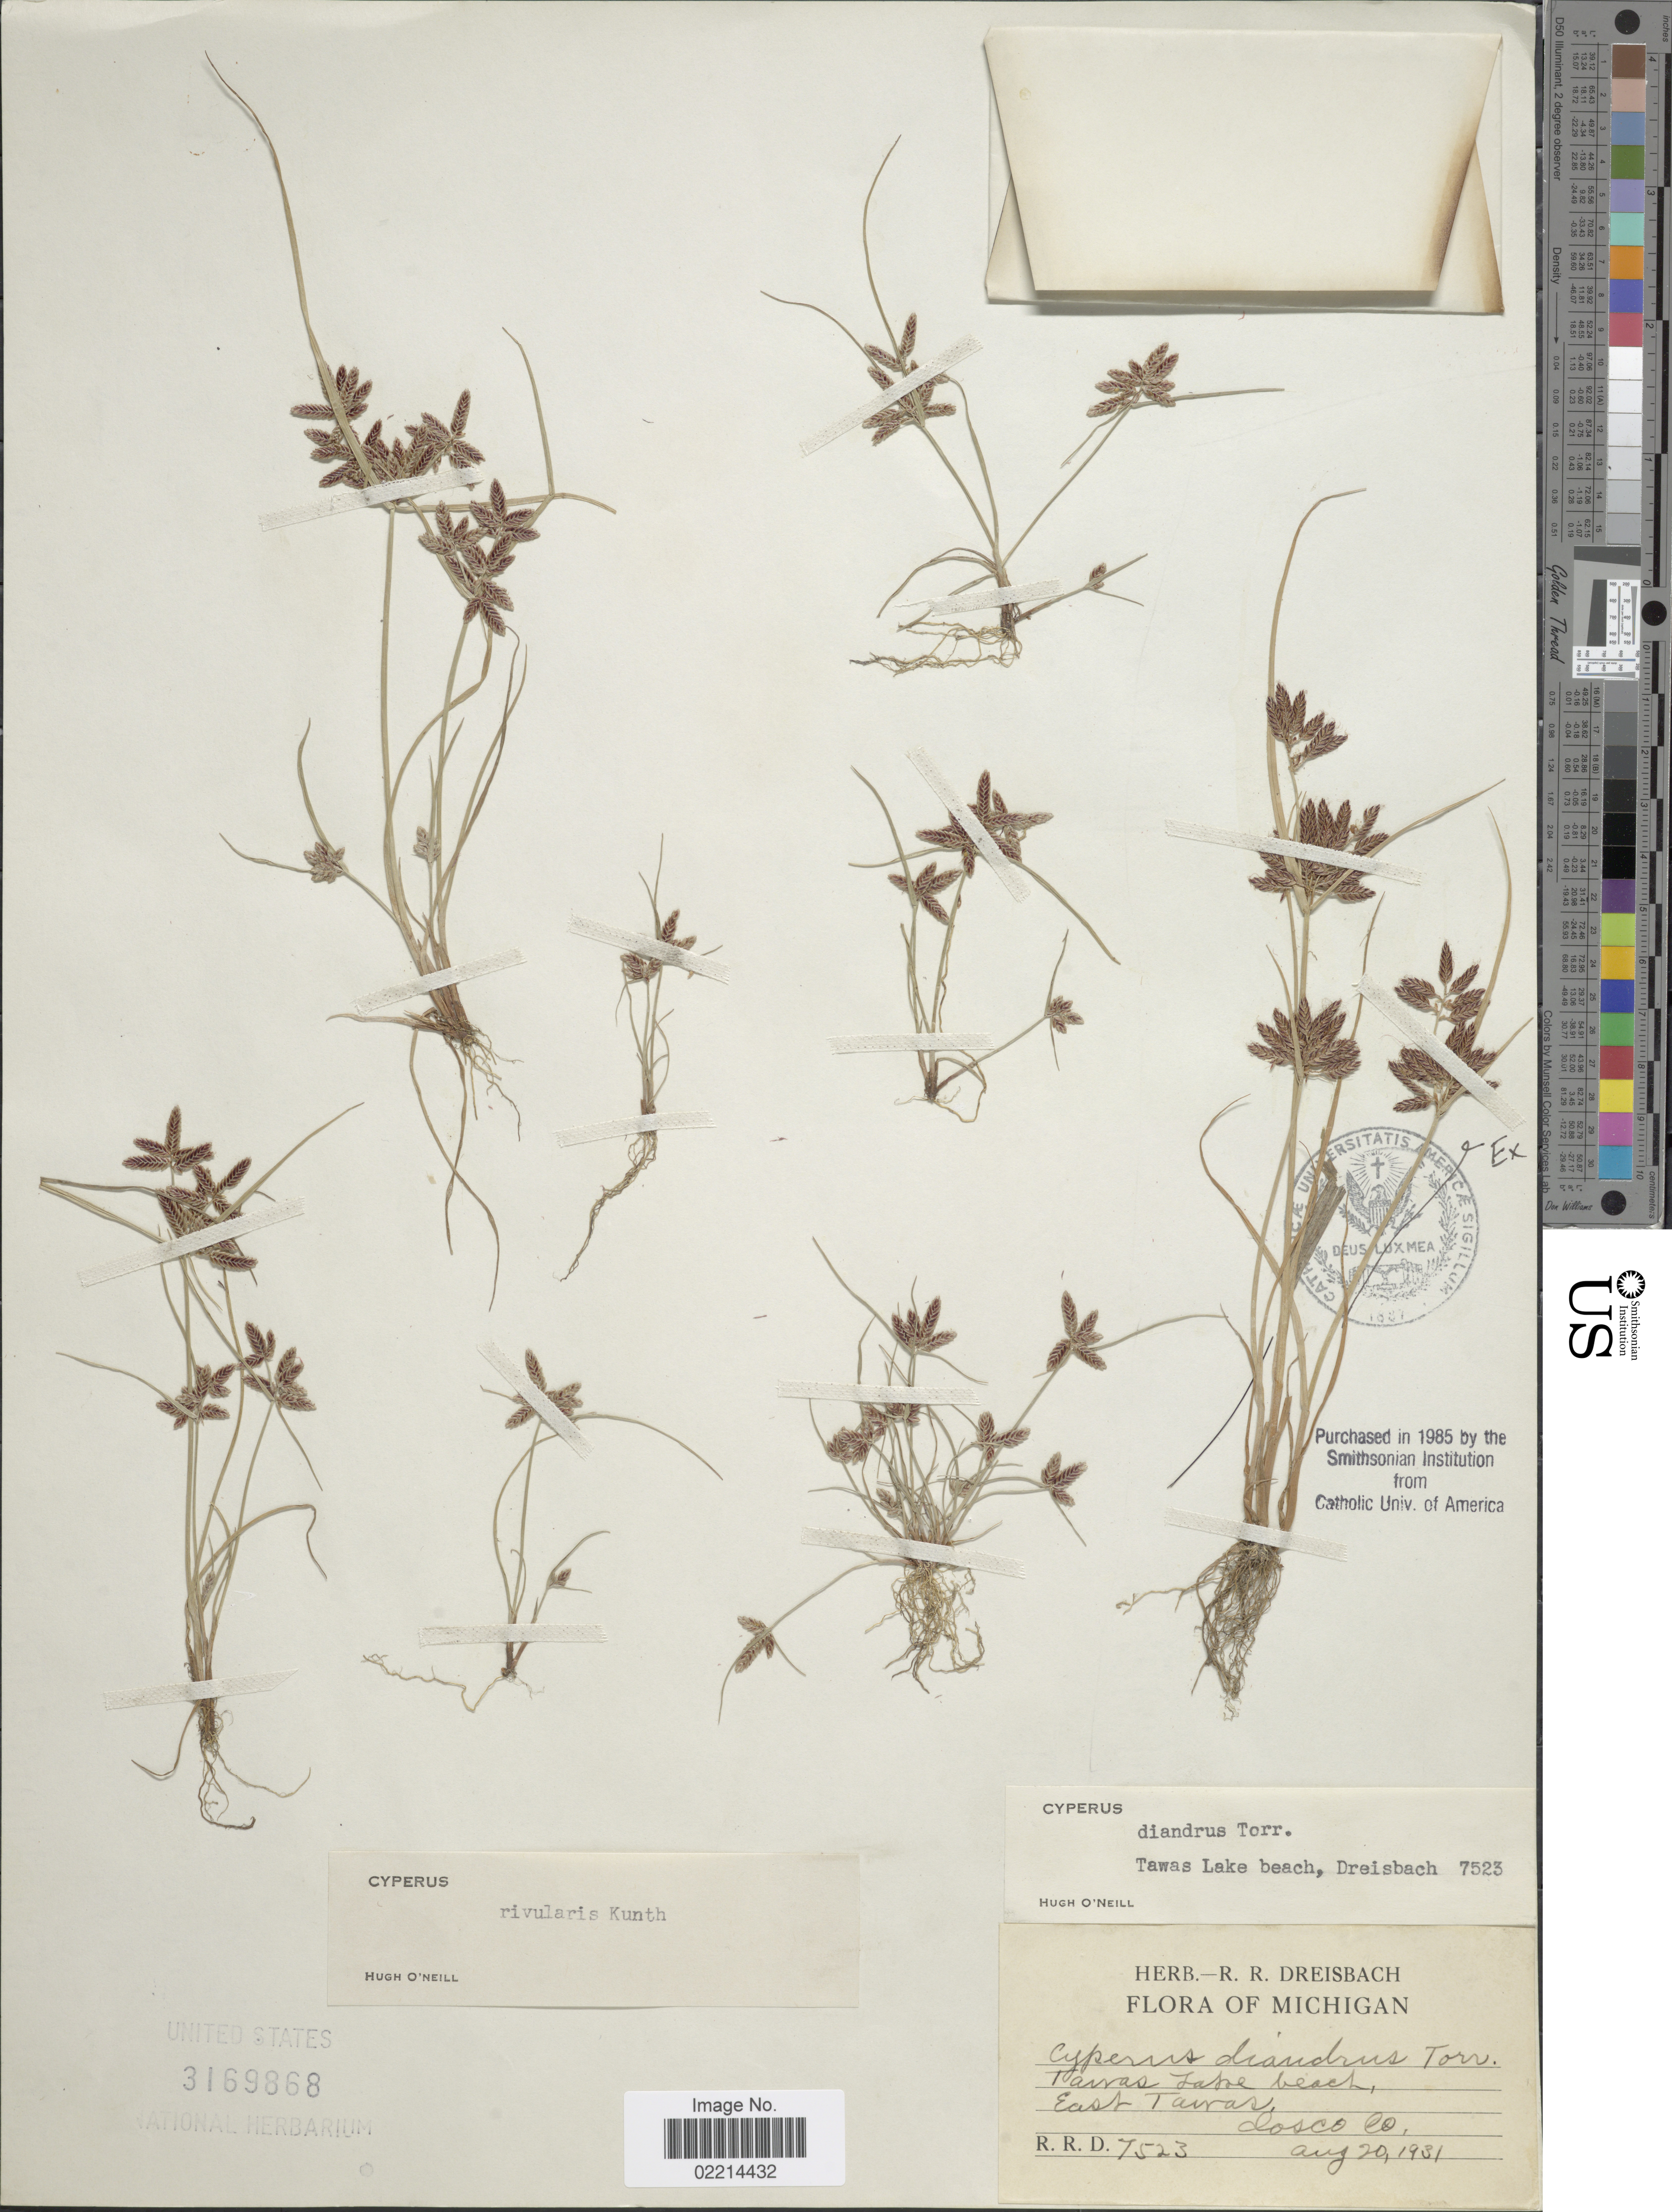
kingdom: Plantae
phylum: Tracheophyta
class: Liliopsida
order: Poales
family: Cyperaceae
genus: Cyperus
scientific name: Cyperus diandrus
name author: Torr.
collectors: R. Dreisbach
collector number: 7523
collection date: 1931-08-20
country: United States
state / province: Michigan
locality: Tawas Lake beach, East Tawas, Iosco Co.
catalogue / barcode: US 3169868